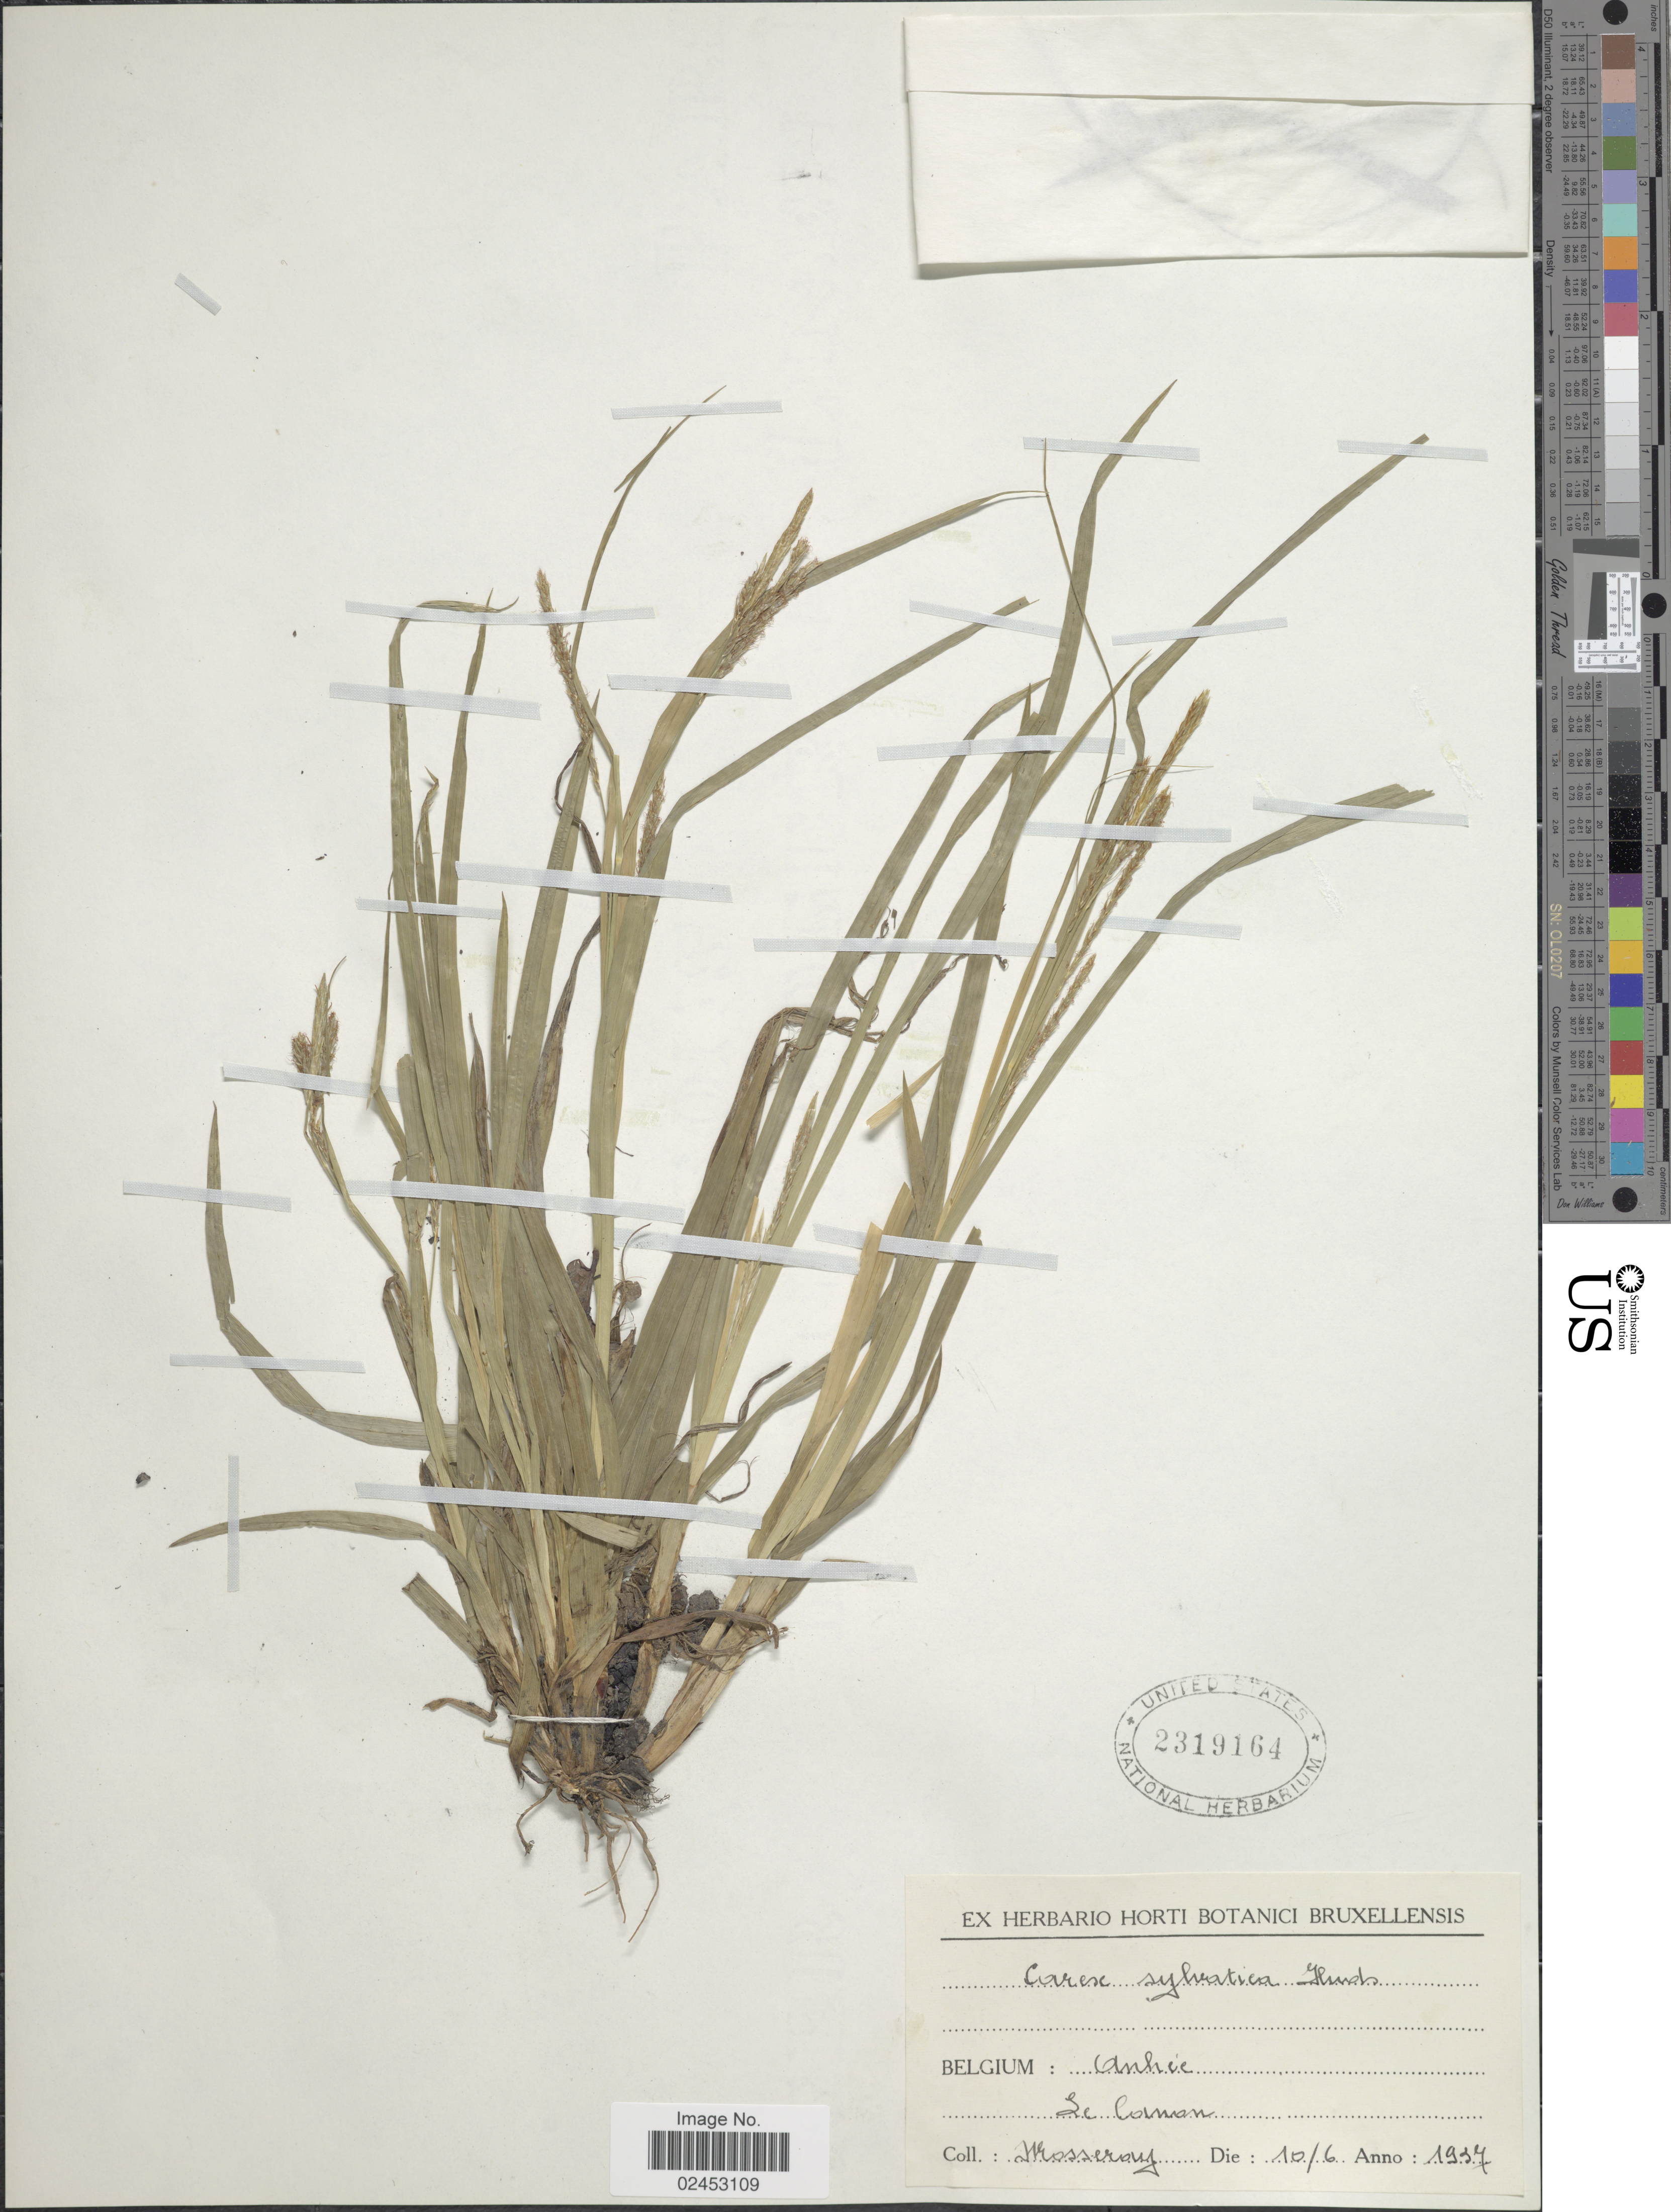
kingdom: Plantae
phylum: Tracheophyta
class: Liliopsida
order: Poales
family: Cyperaceae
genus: Carex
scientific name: Carex sylvatica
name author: Huds.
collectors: Mosseray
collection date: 1937-06-10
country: Belgium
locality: Anhie, Le Comon. [interpreted]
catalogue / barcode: US 2319164